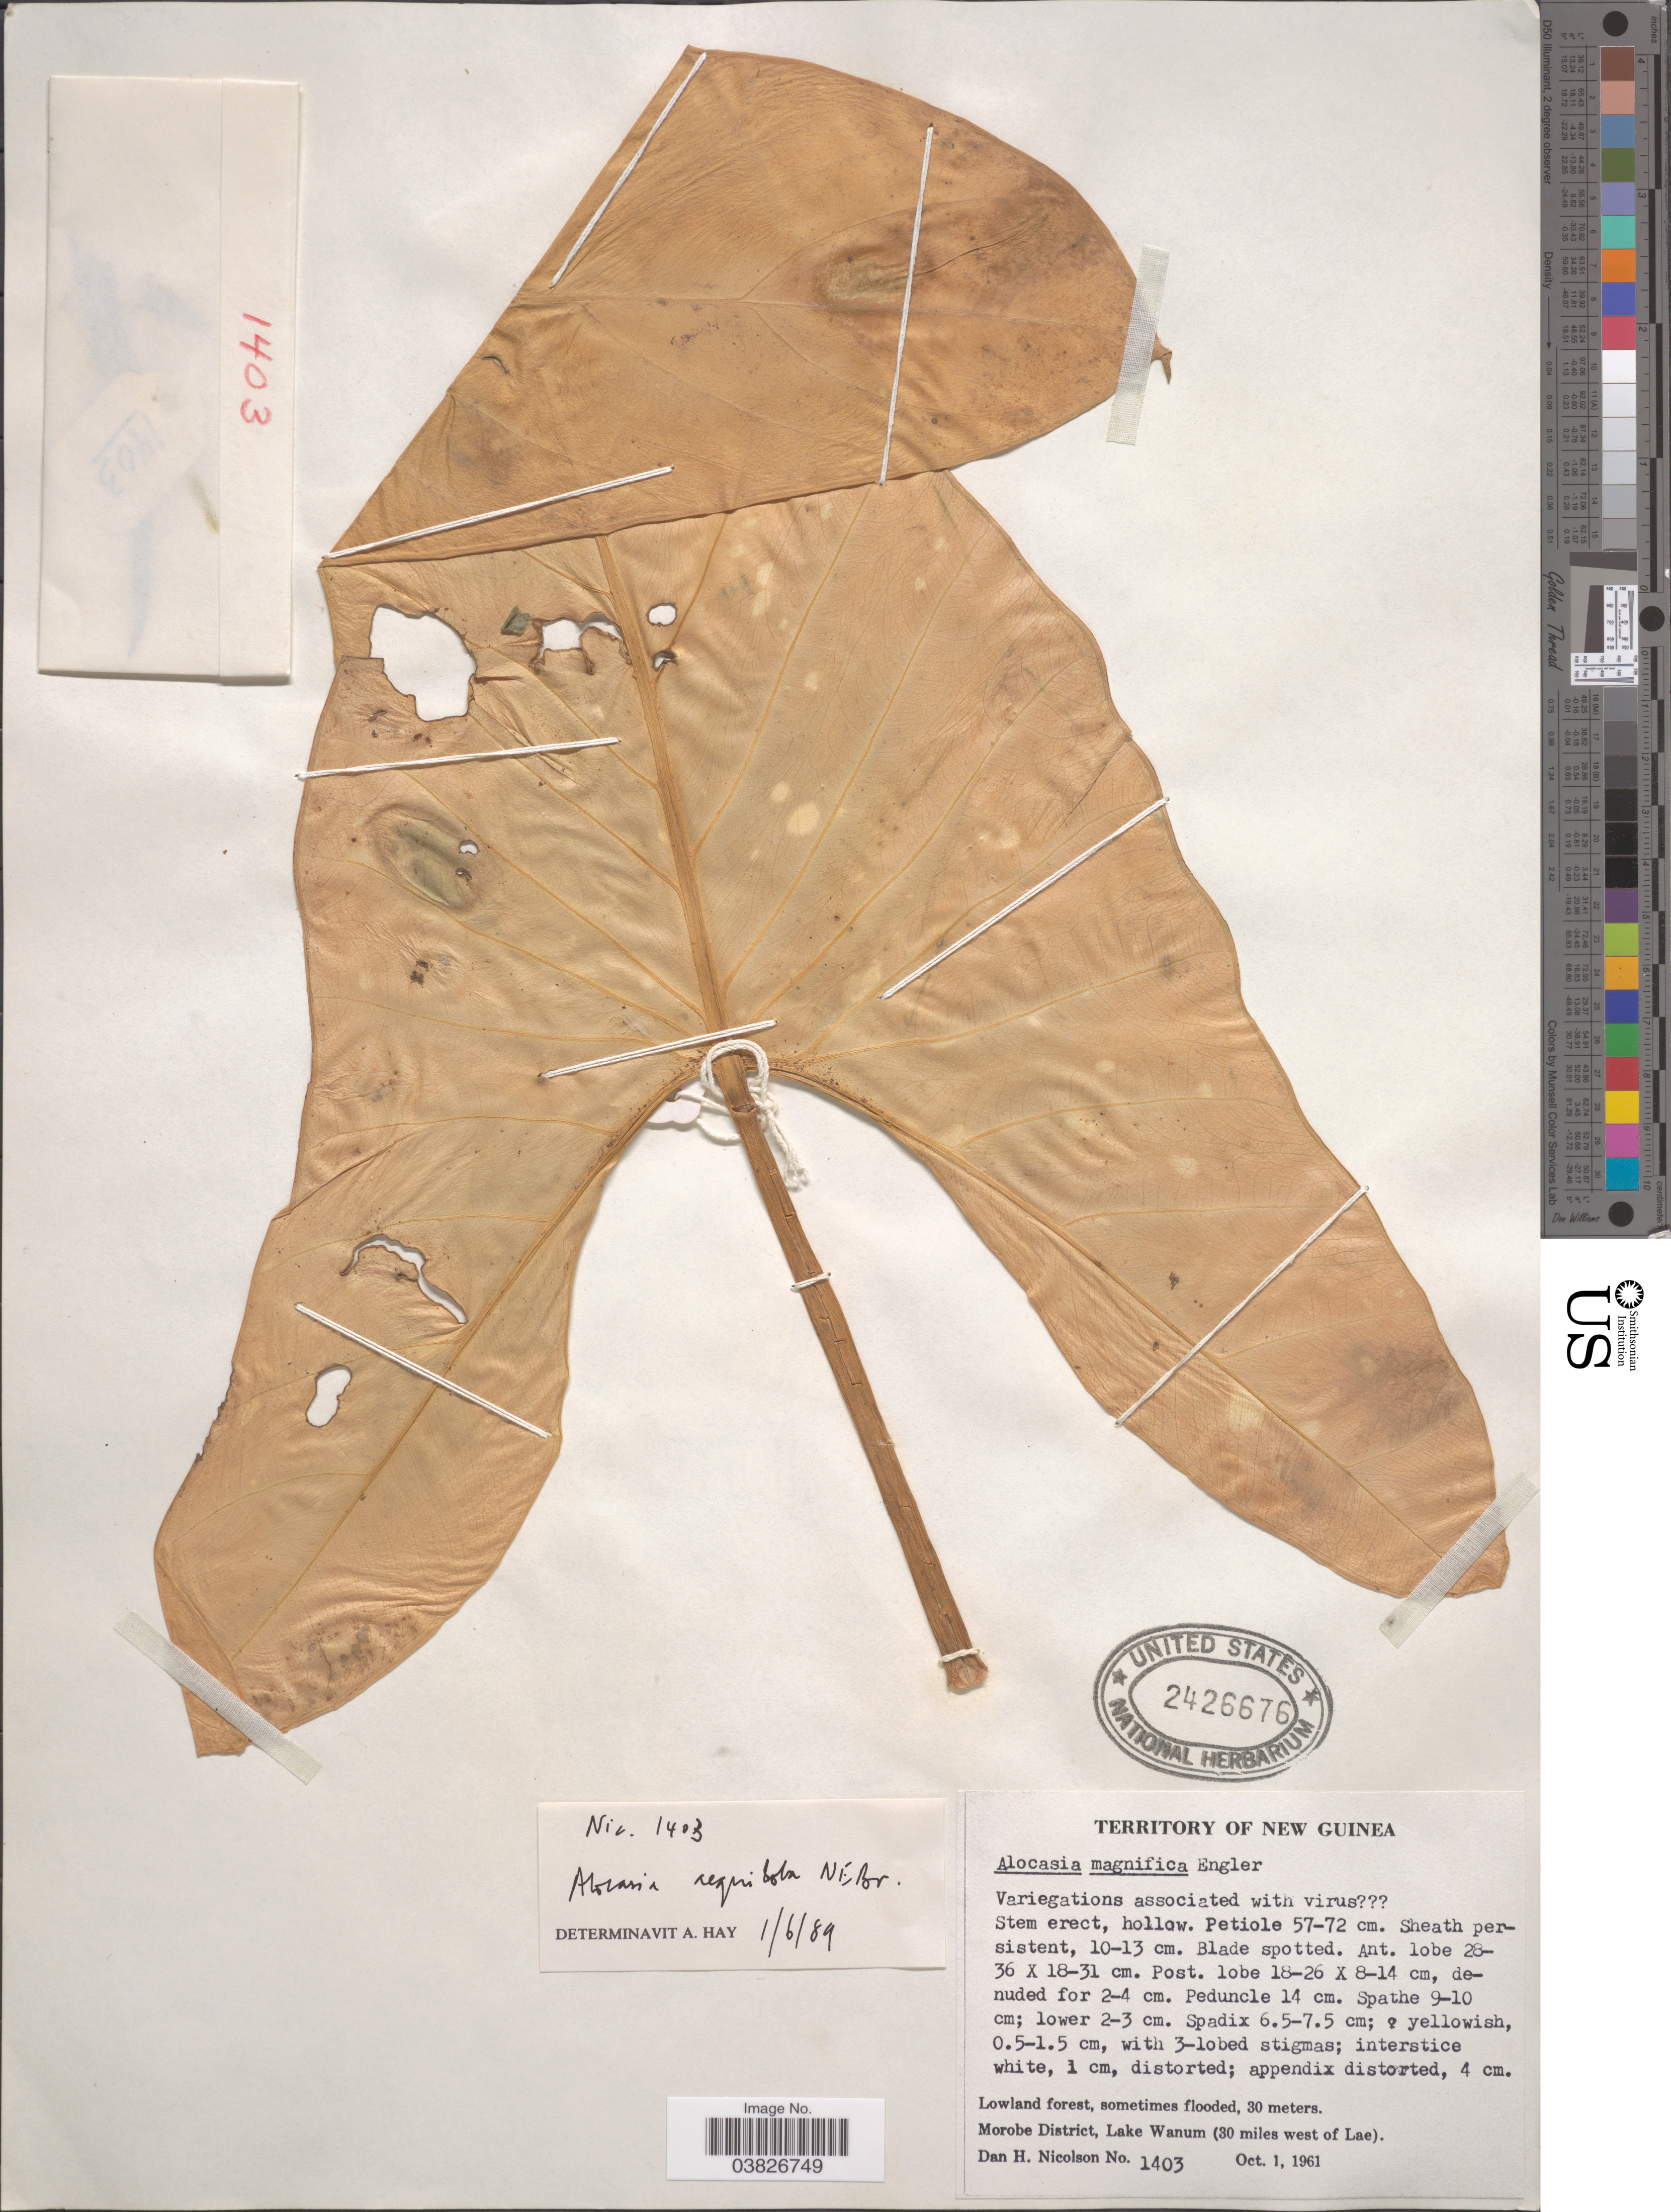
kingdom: Plantae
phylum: Tracheophyta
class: Liliopsida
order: Alismatales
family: Araceae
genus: Alocasia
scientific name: Alocasia aequiloba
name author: N.E. Br.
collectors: D. H. Nicolson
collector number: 1403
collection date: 1961-10-01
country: Papua New Guinea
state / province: Morobe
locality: Territory of New Guinea. Morobe District, Lake Wanum (30 miles west of Lae).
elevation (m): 30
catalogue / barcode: US 2426676